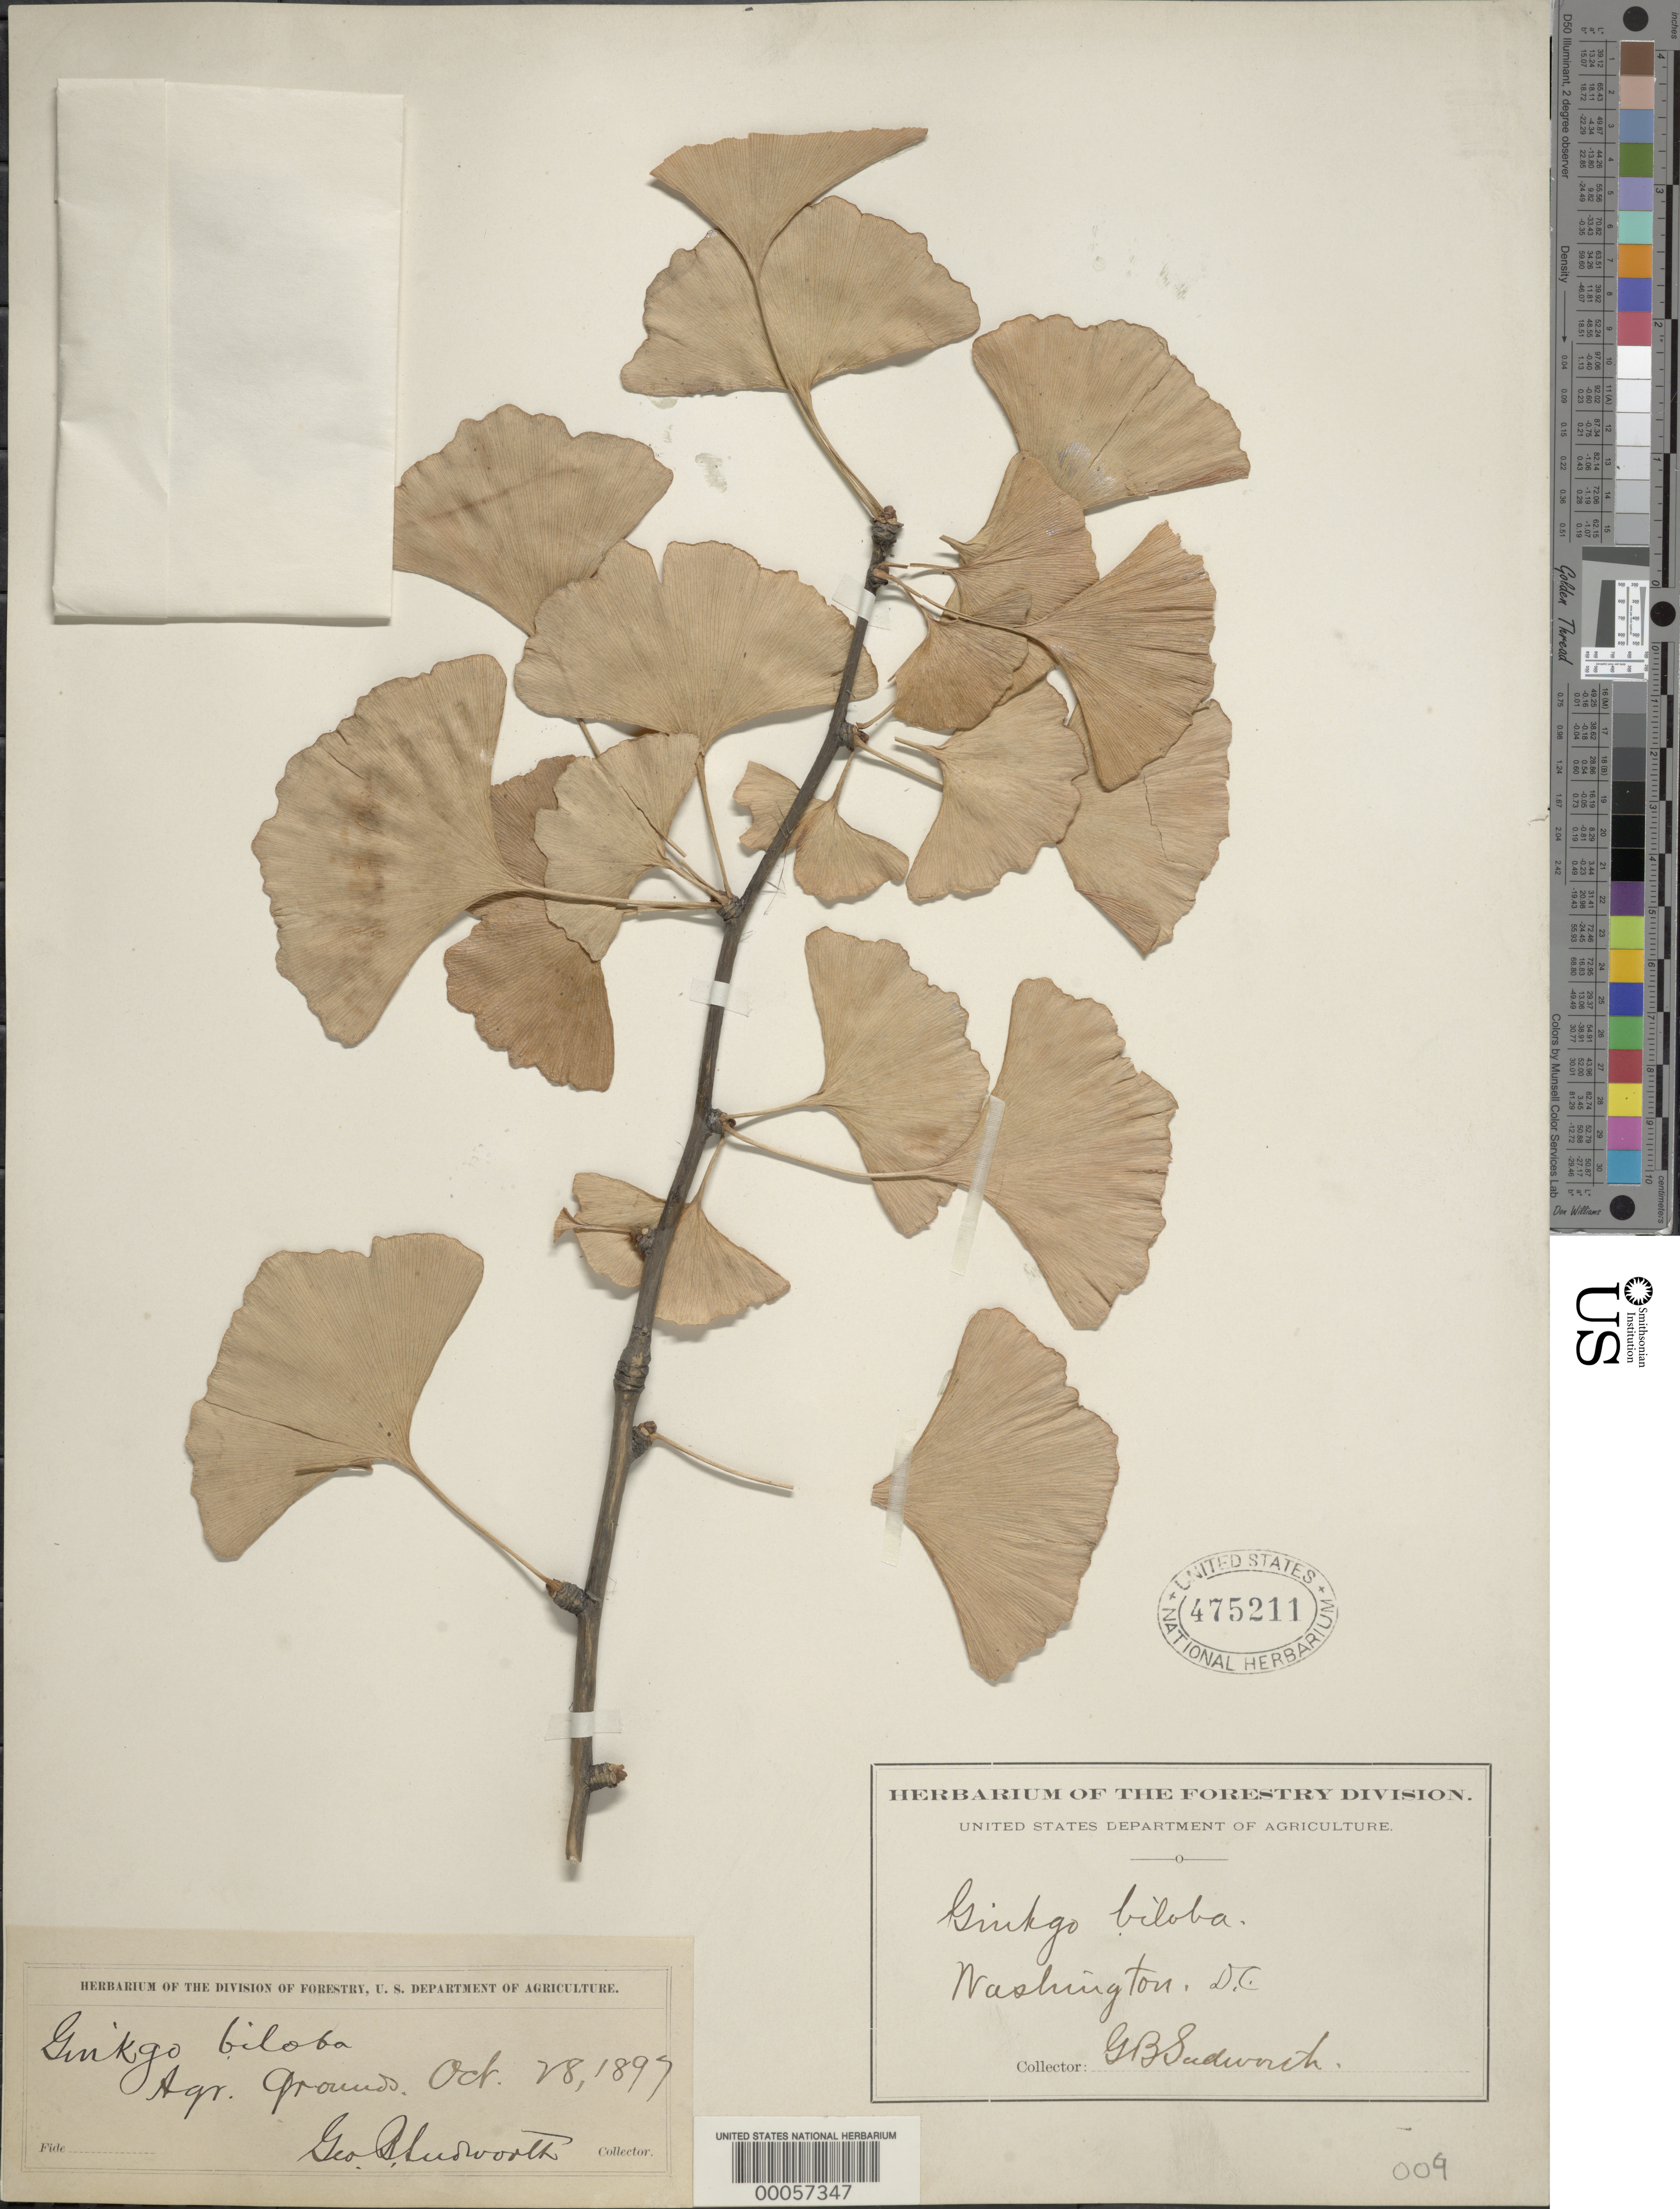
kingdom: Plantae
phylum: Tracheophyta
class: Ginkgoopsida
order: Ginkgoales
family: Ginkgoaceae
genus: Ginkgo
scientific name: Ginkgo biloba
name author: L.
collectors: G. B. Sudworth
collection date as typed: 28 Oct 1897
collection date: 1897-10-28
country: United States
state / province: District of Columbia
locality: Vicinity of washington d.c., agriculture grounds.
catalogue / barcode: US 475211